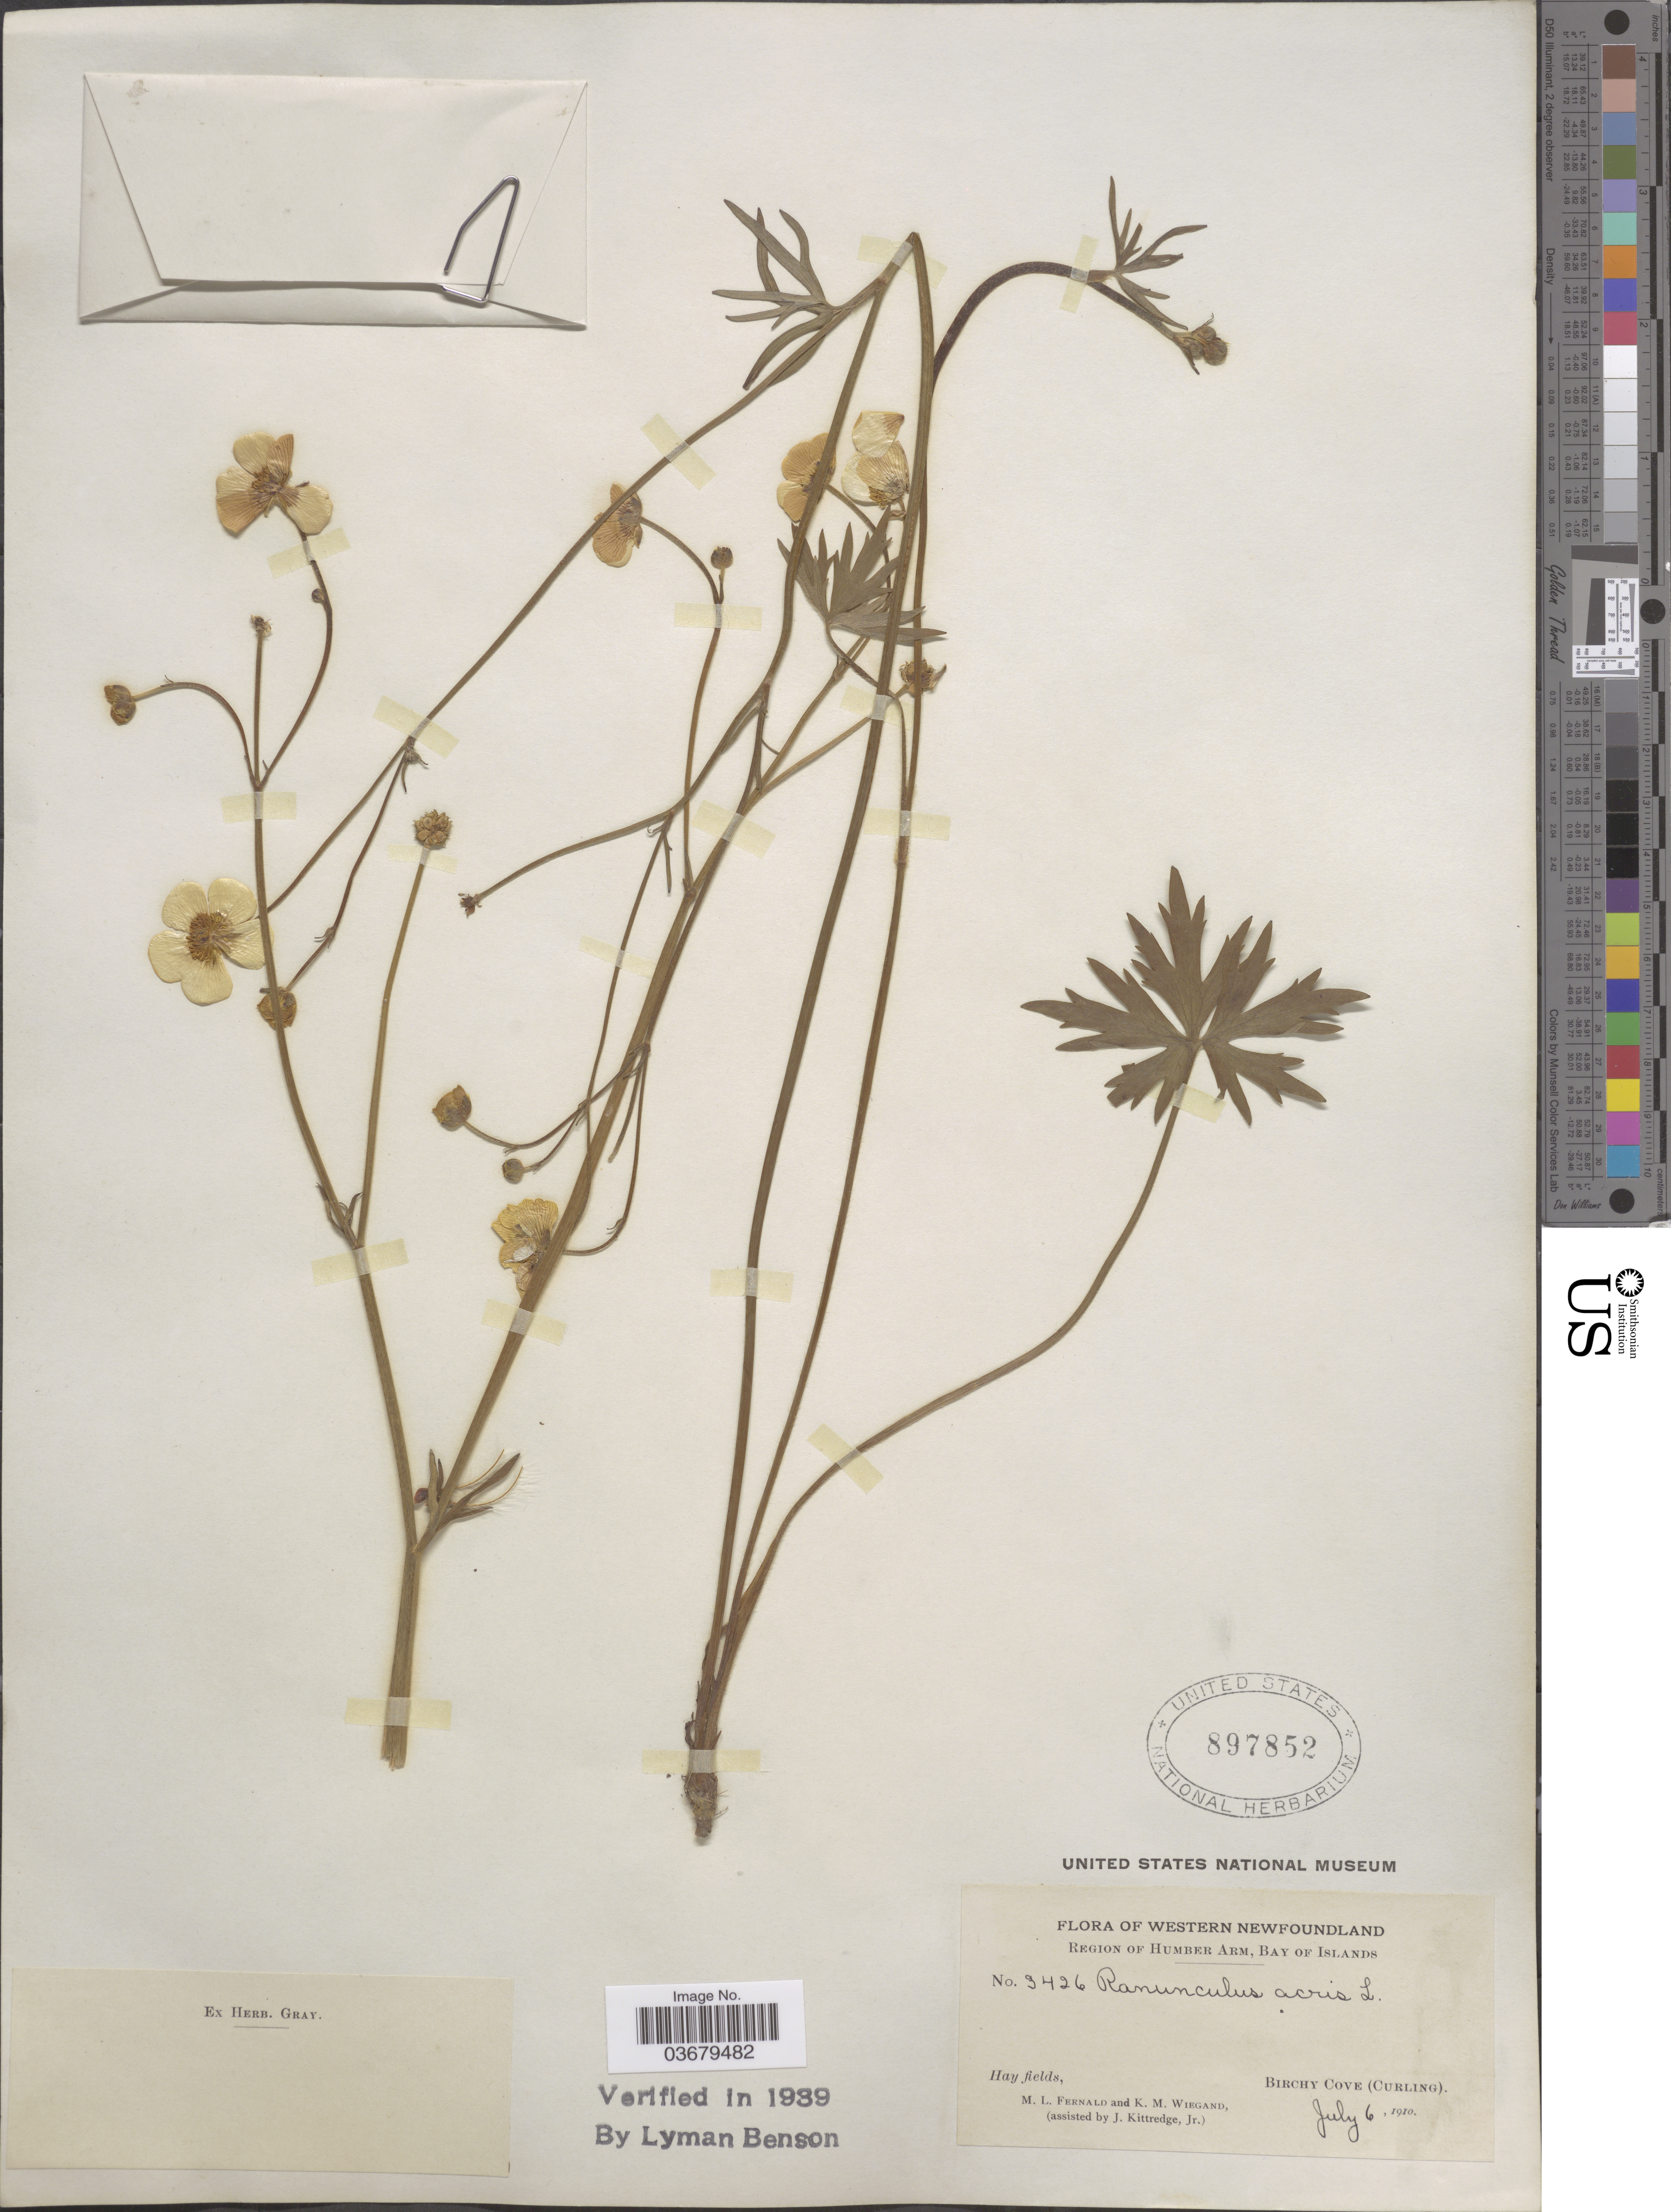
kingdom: Plantae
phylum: Tracheophyta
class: Magnoliopsida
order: Ranunculales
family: Ranunculaceae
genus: Ranunculus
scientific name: Ranunculus acris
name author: L.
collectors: M. L. Fernald, K. M. Wiegand & J. Kittredge Jr.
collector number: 3426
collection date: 1910-07-06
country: Canada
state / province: Newfoundland and Labrador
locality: Western Newfoundland. Region of Humber Arm, Bay of Islands. Birchy Cove (Curling).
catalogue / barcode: US 897852